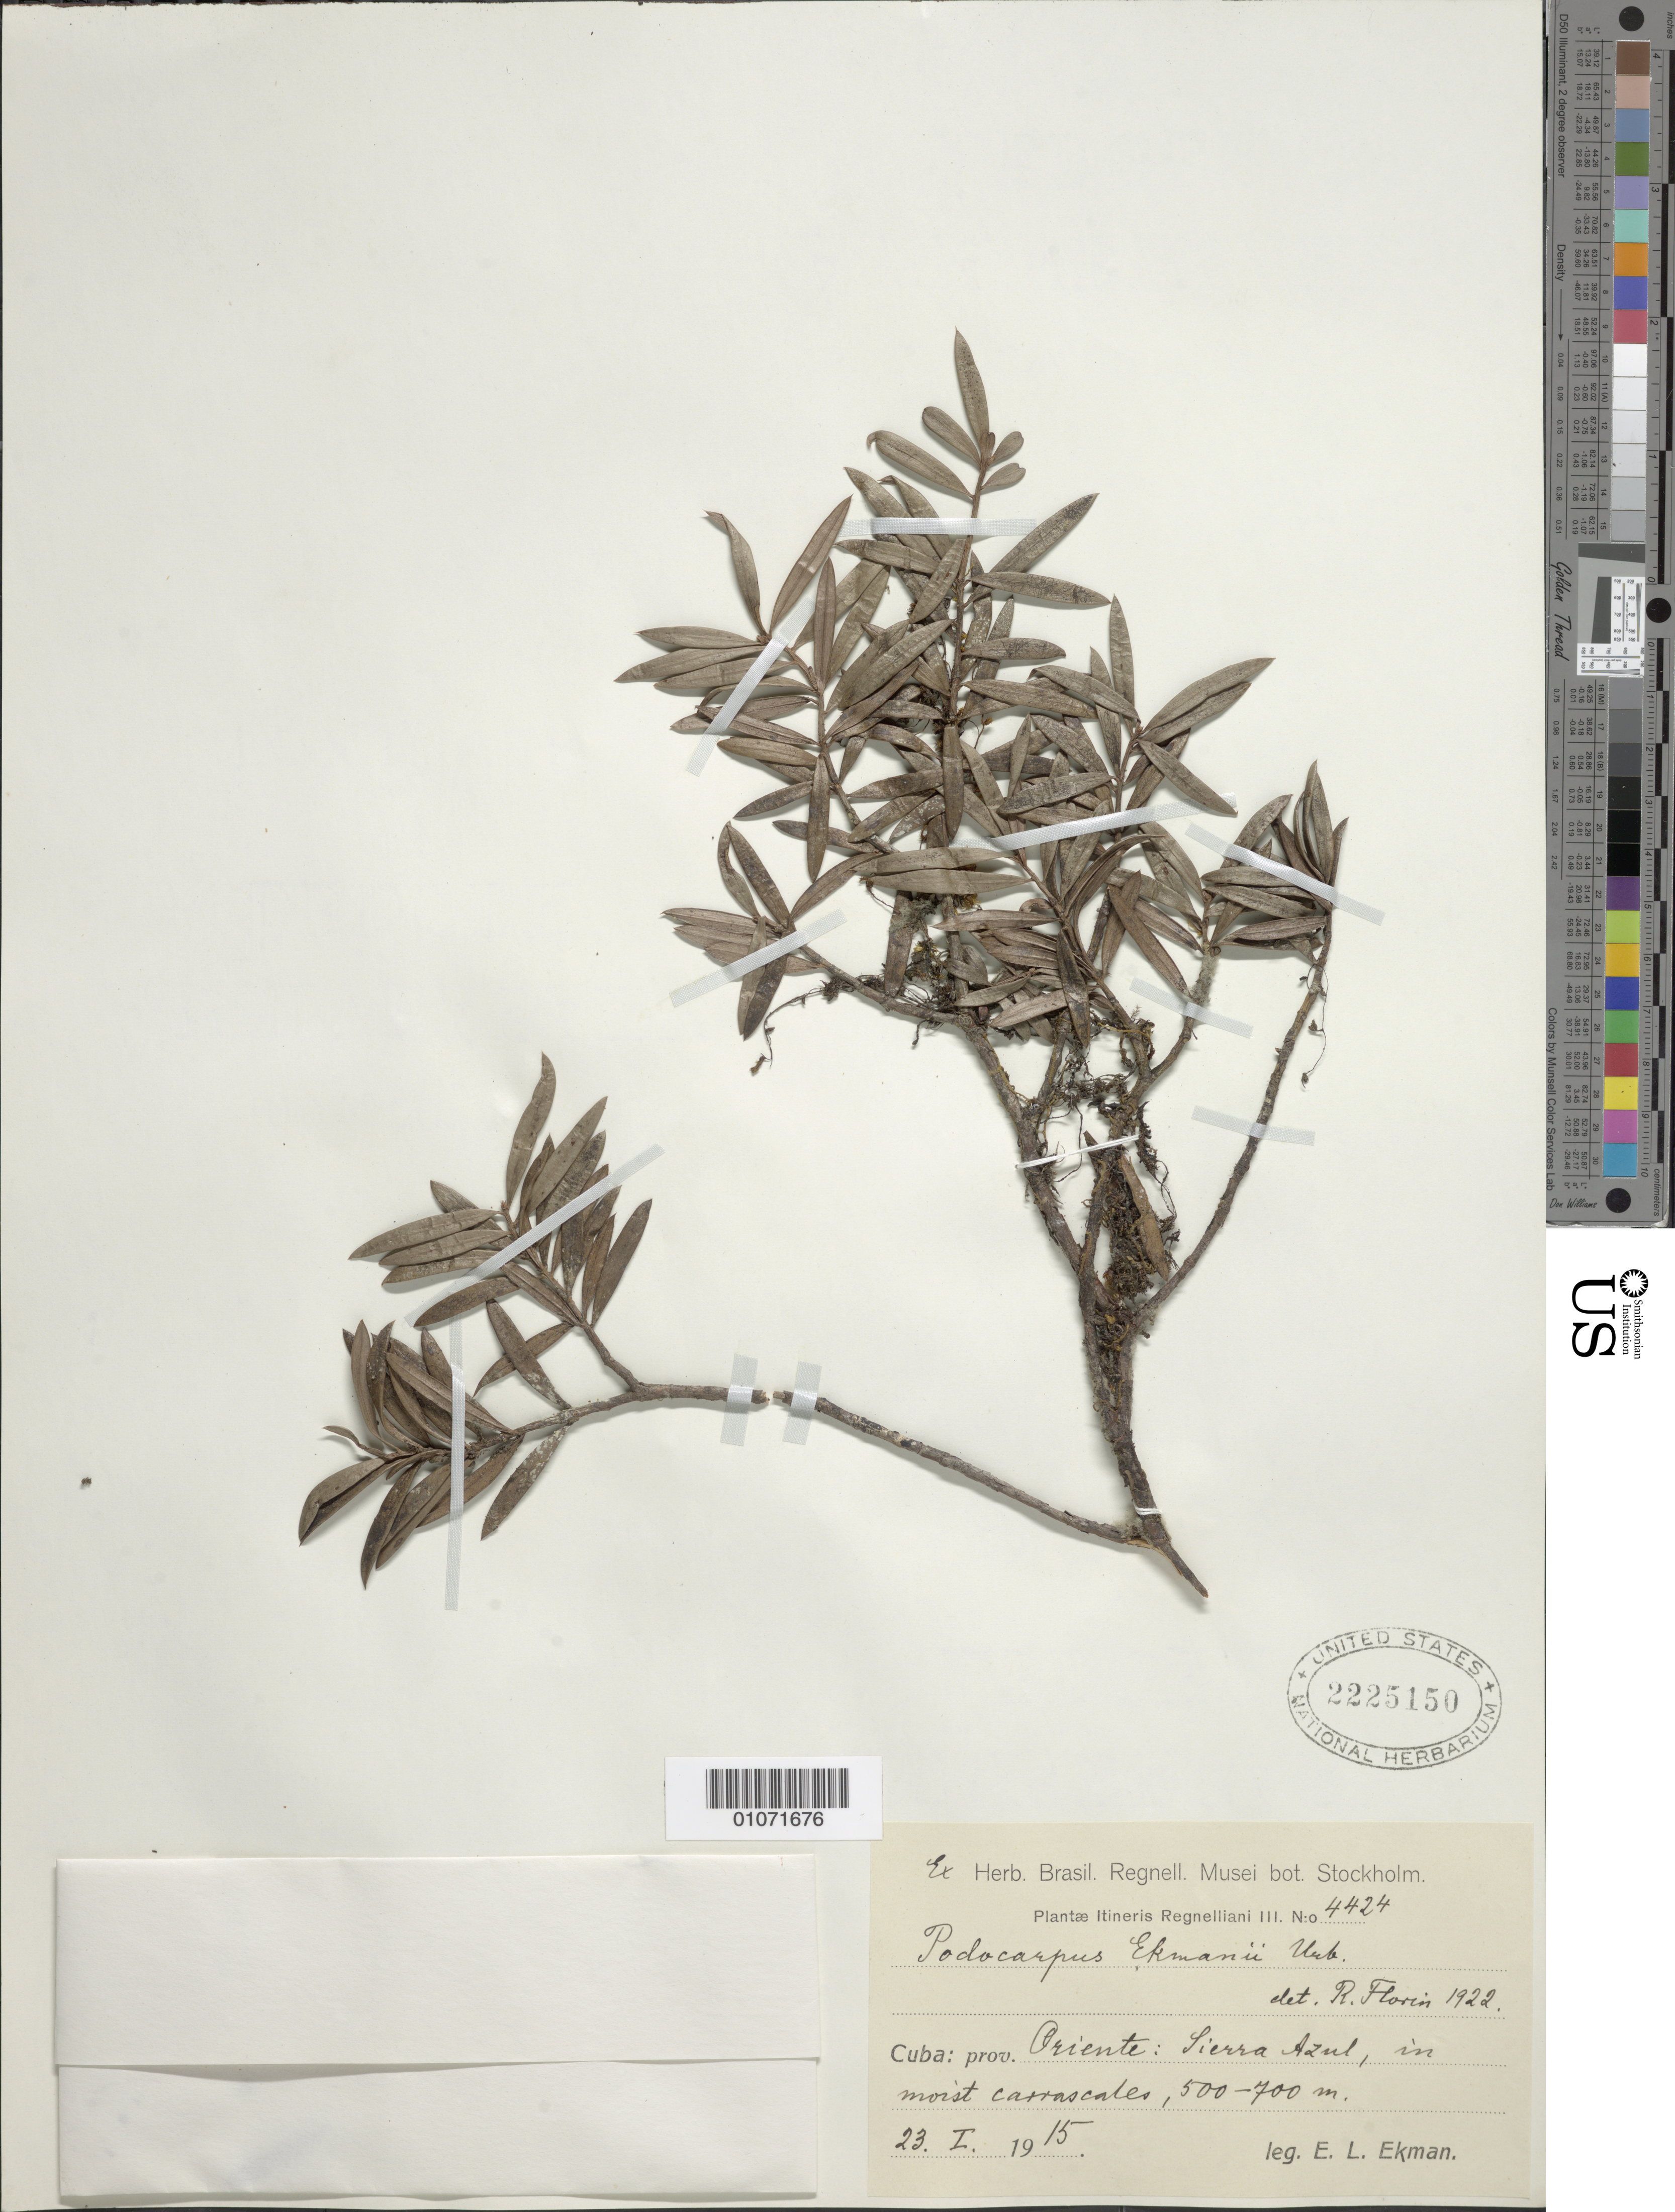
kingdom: Plantae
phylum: Tracheophyta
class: Pinopsida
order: Pinales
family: Podocarpaceae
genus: Podocarpus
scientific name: Podocarpus ekmanii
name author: Urb.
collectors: E. L. Ekman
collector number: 4424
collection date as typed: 23 Jan 1915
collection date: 1915-01-23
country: Cuba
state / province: Oriente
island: Cuba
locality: Sierra Azul in mount castacalen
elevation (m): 500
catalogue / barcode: US 2225150